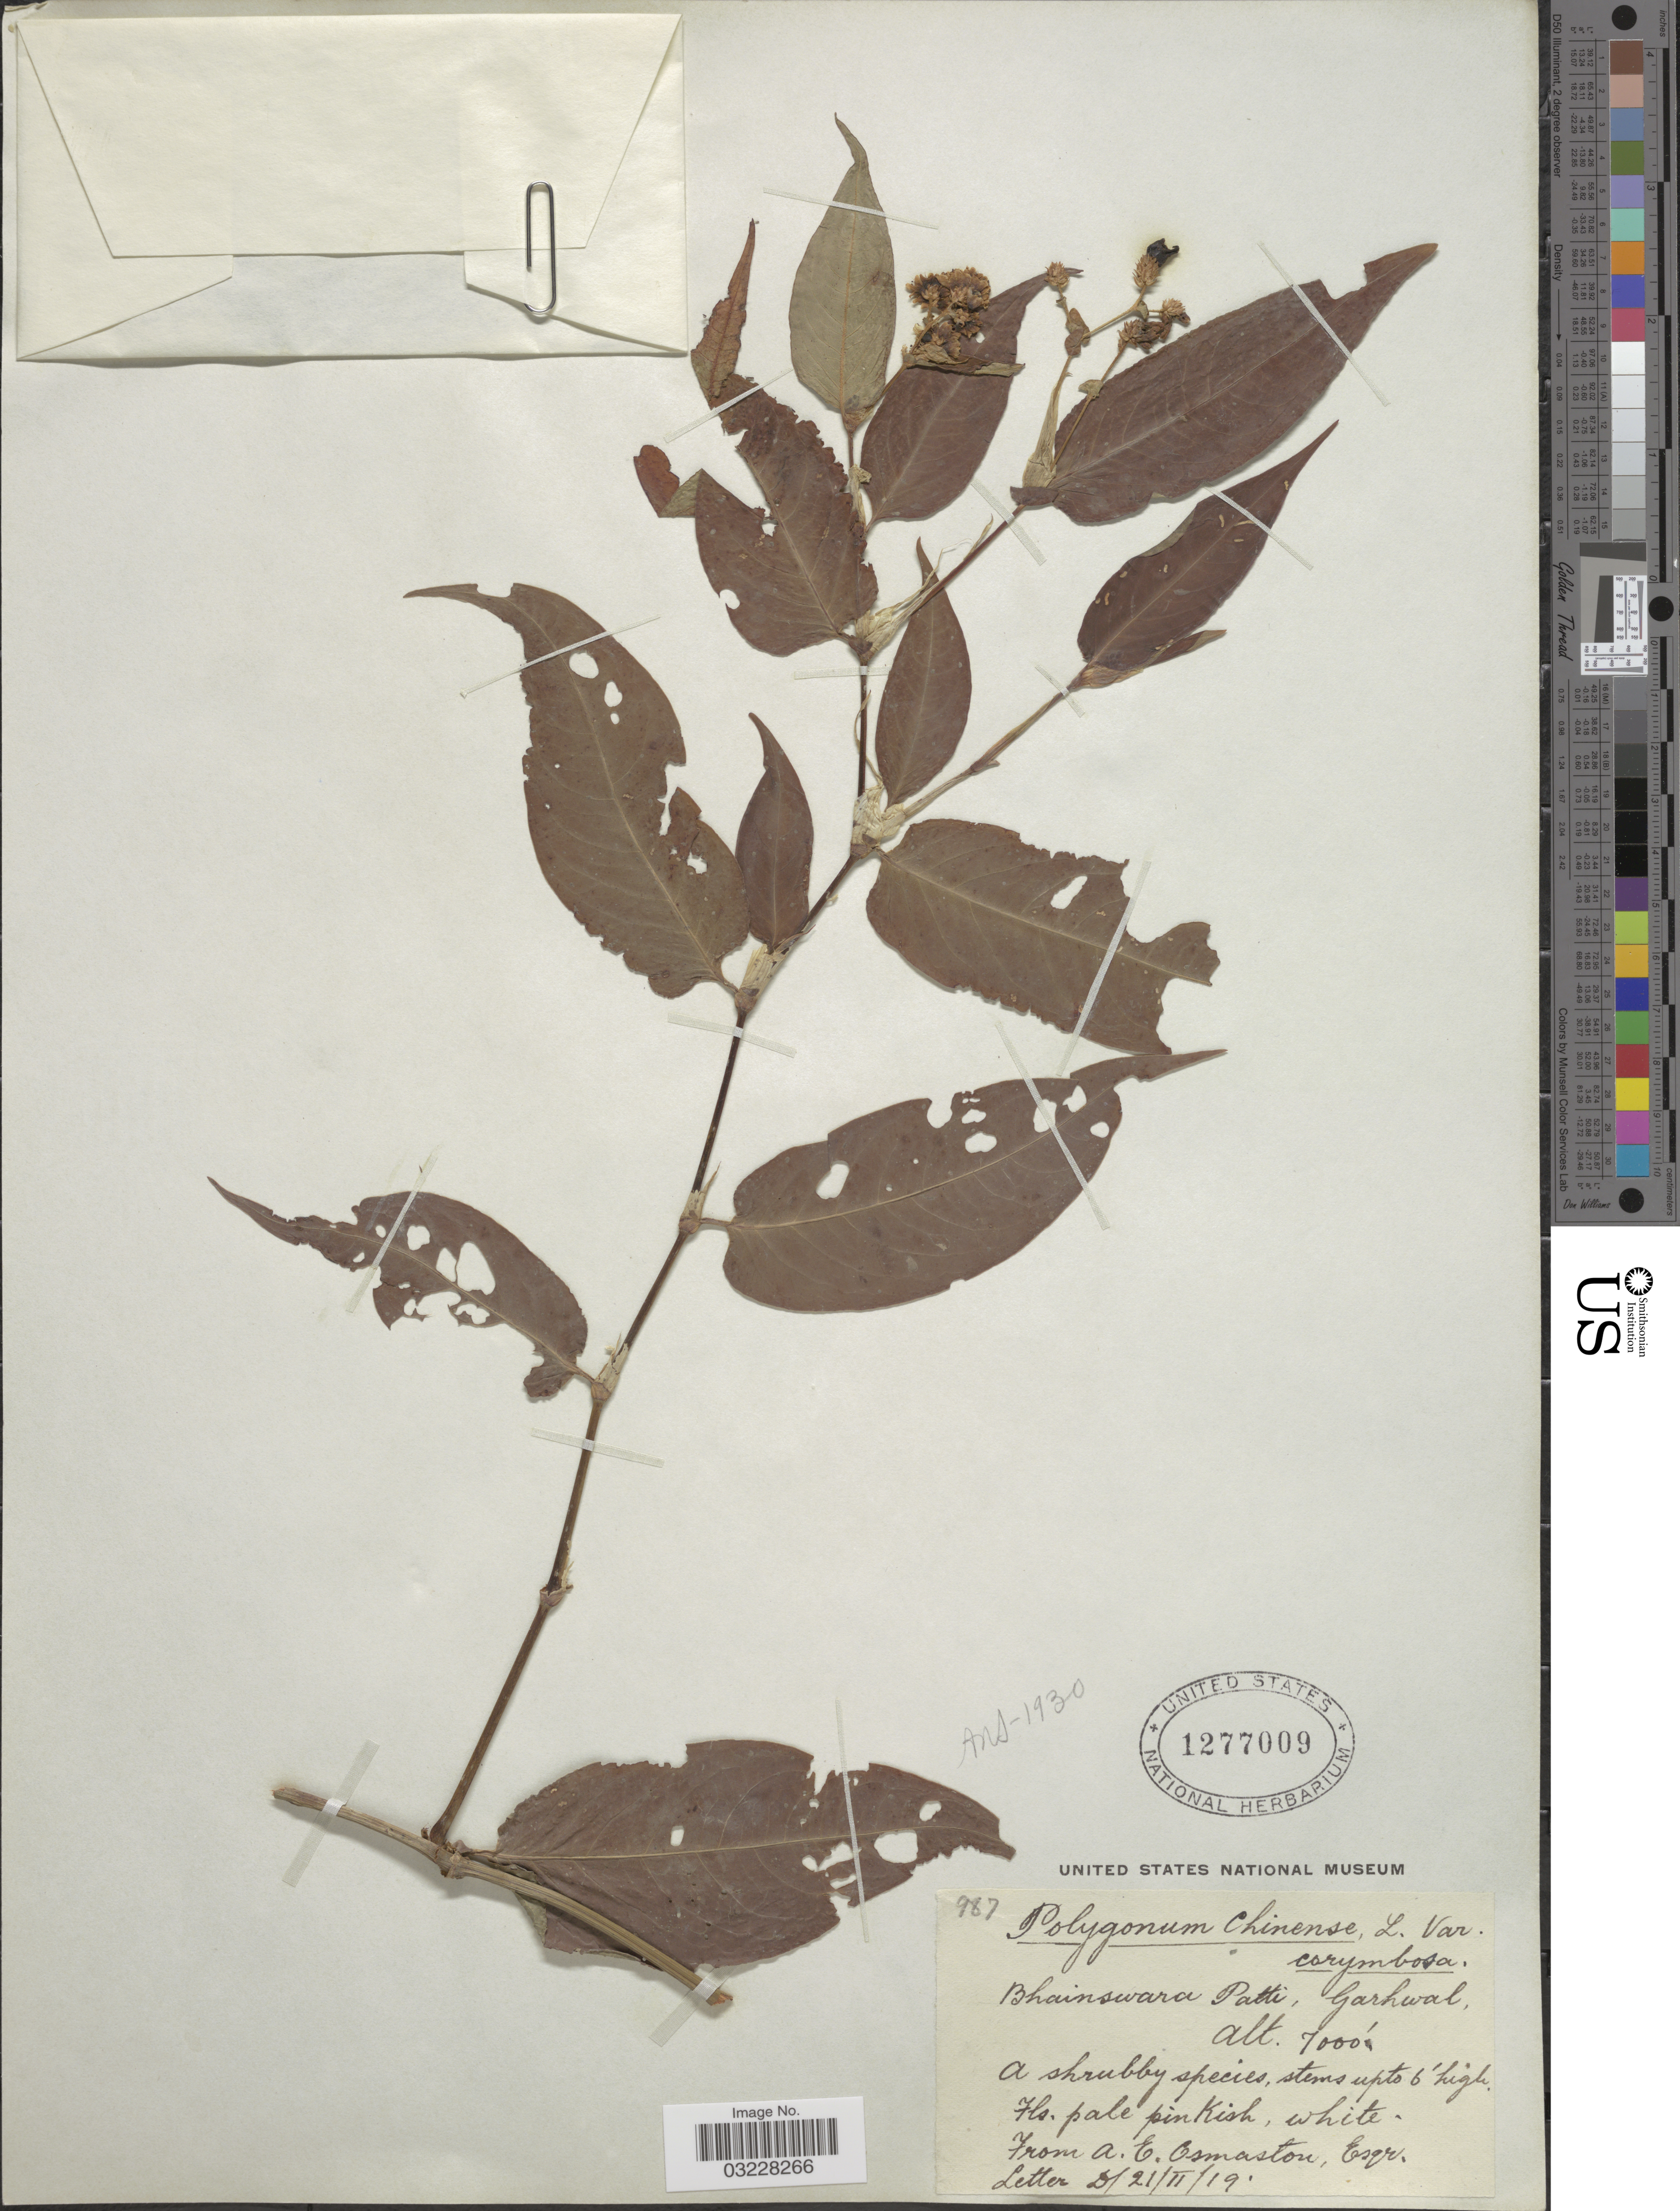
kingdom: Plantae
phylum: Tracheophyta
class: Magnoliopsida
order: Caryophyllales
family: Polygonaceae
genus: Polygonum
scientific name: Polygonum chinense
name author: L.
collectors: A. Osmaston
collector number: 987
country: India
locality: Bhainswara Patti, Garhwal.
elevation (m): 2134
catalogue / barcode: US 1277009